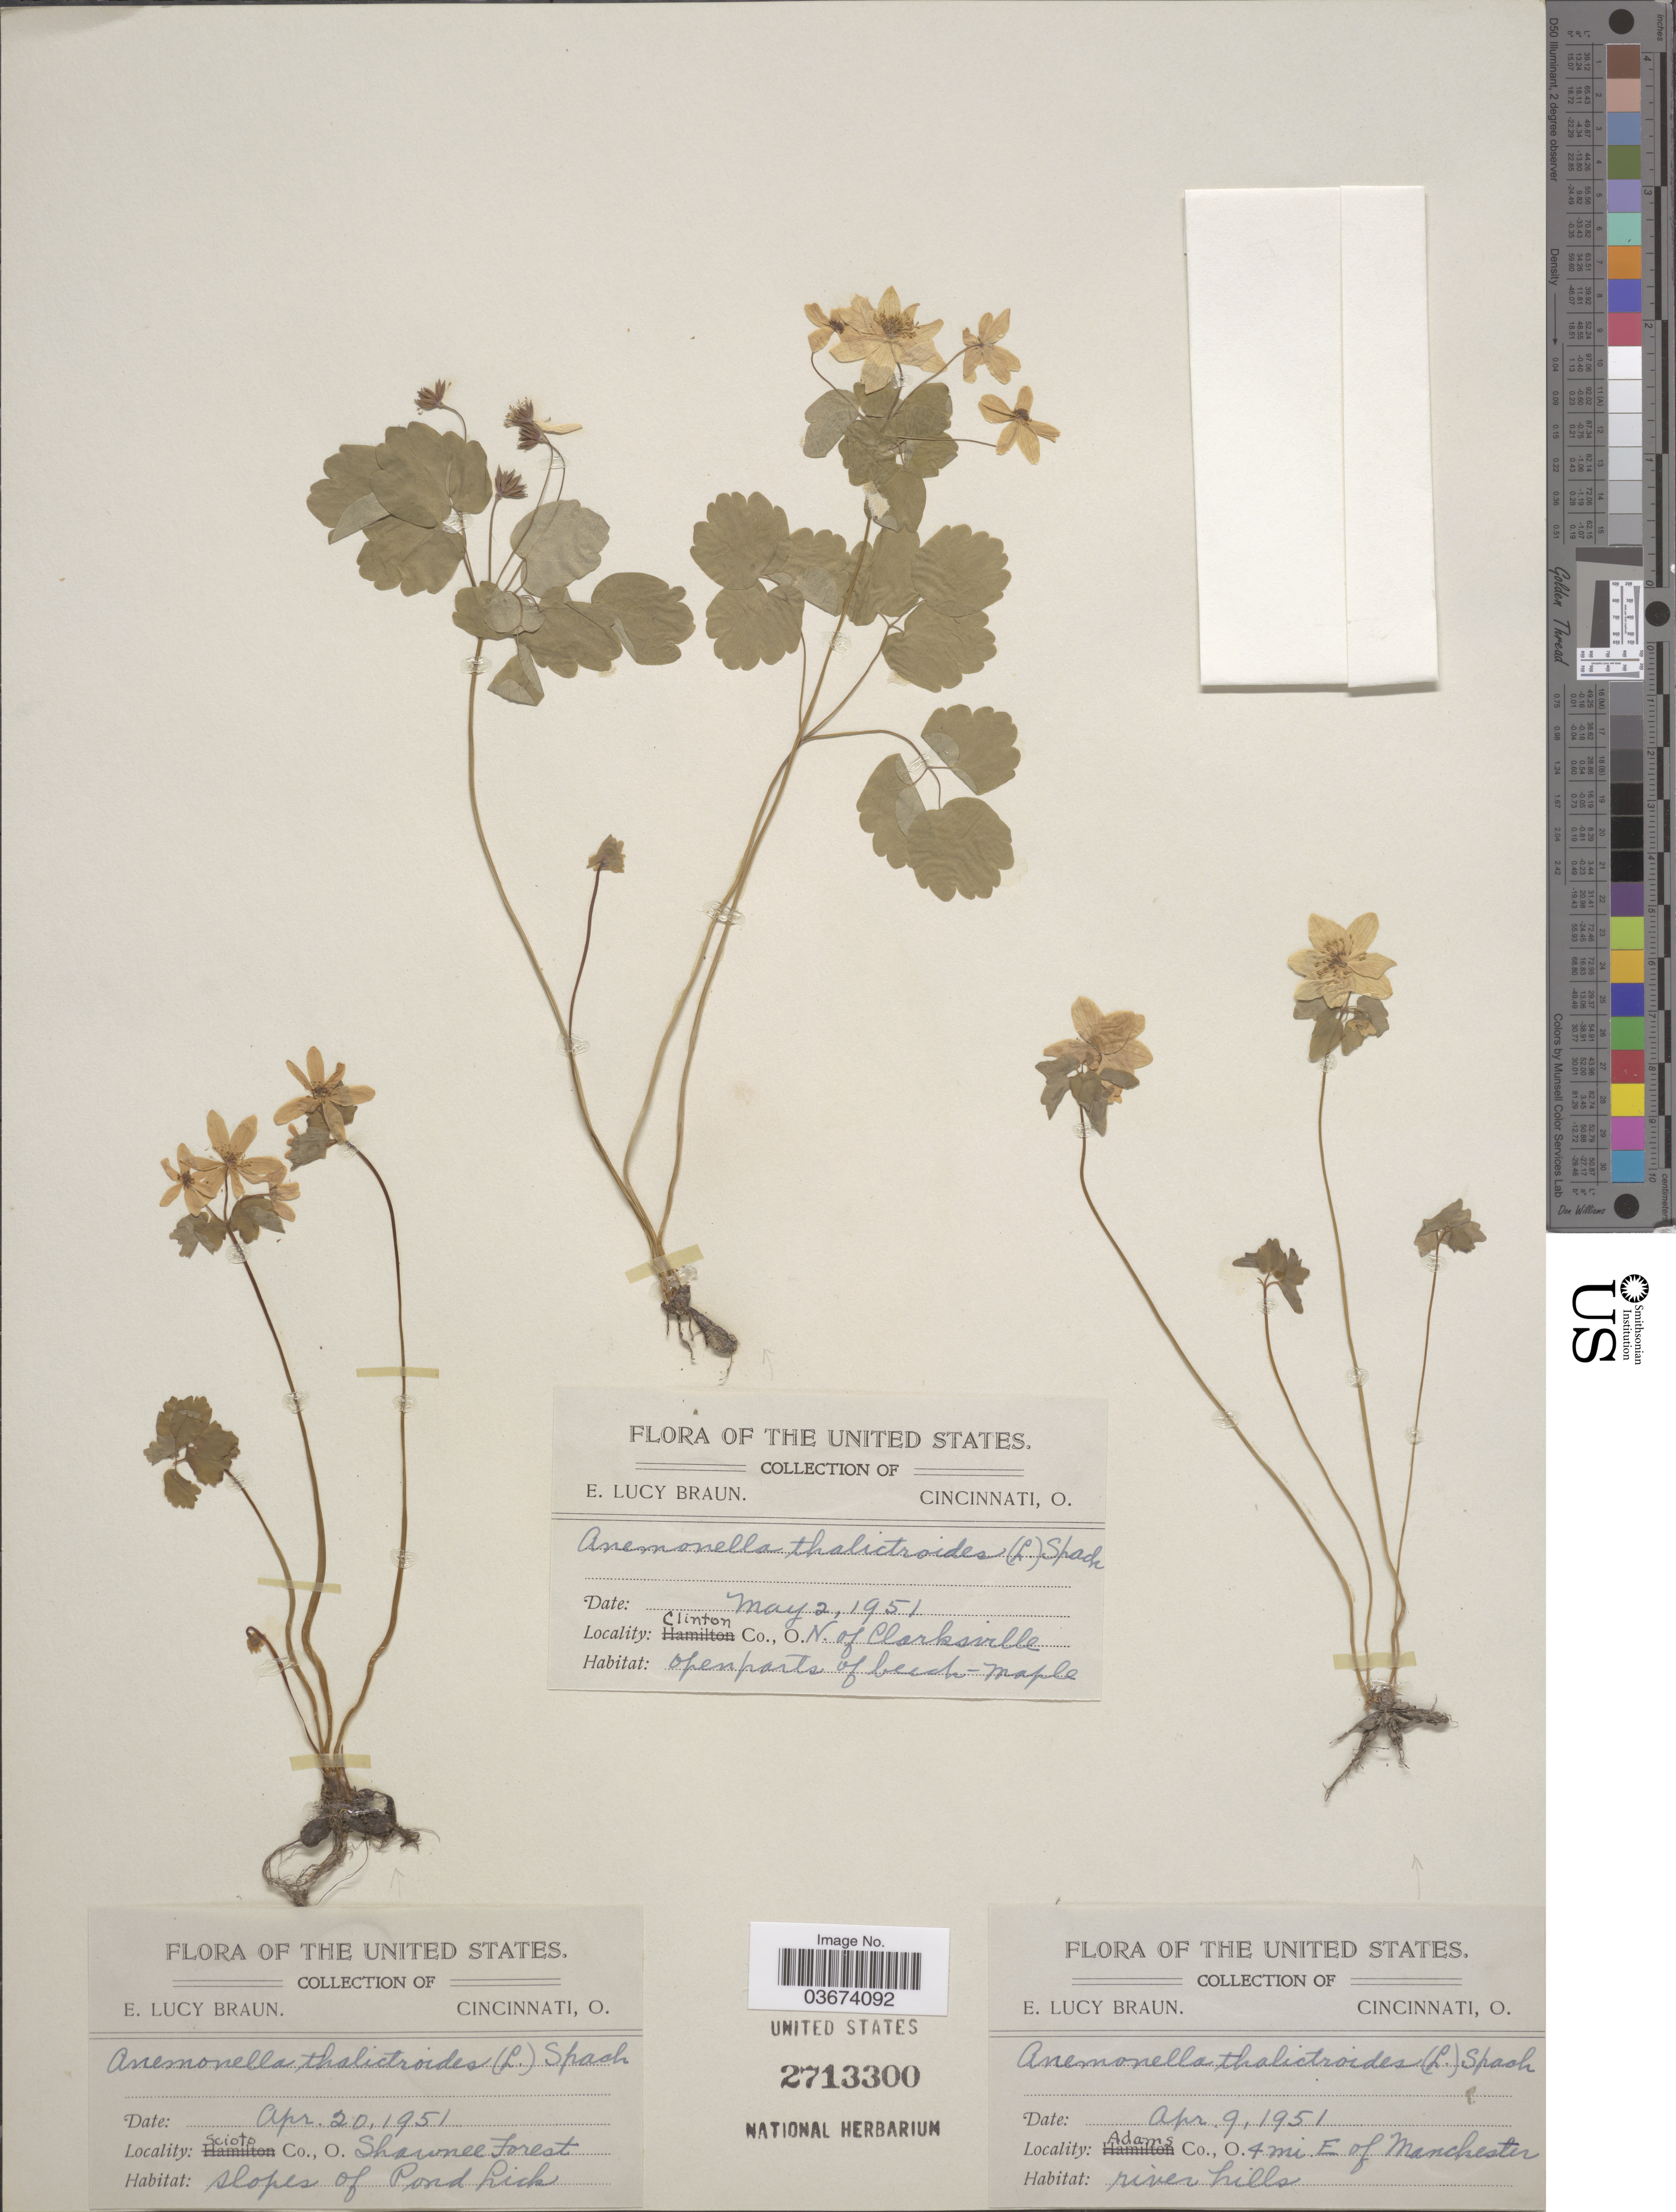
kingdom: Plantae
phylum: Tracheophyta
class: Magnoliopsida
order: Ranunculales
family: Ranunculaceae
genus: Thalictrum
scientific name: Thalictrum thalictroides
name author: (L.) A.J. Eames & B. Boivin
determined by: Strong, M. T., (US), Smithsonian Institution - National Museum of Natural History (UNITED STATES)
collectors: E. L. Braun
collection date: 1951-05-02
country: United States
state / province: Ohio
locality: Clinton Co. N. of Clarksville.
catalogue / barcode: US 2713300